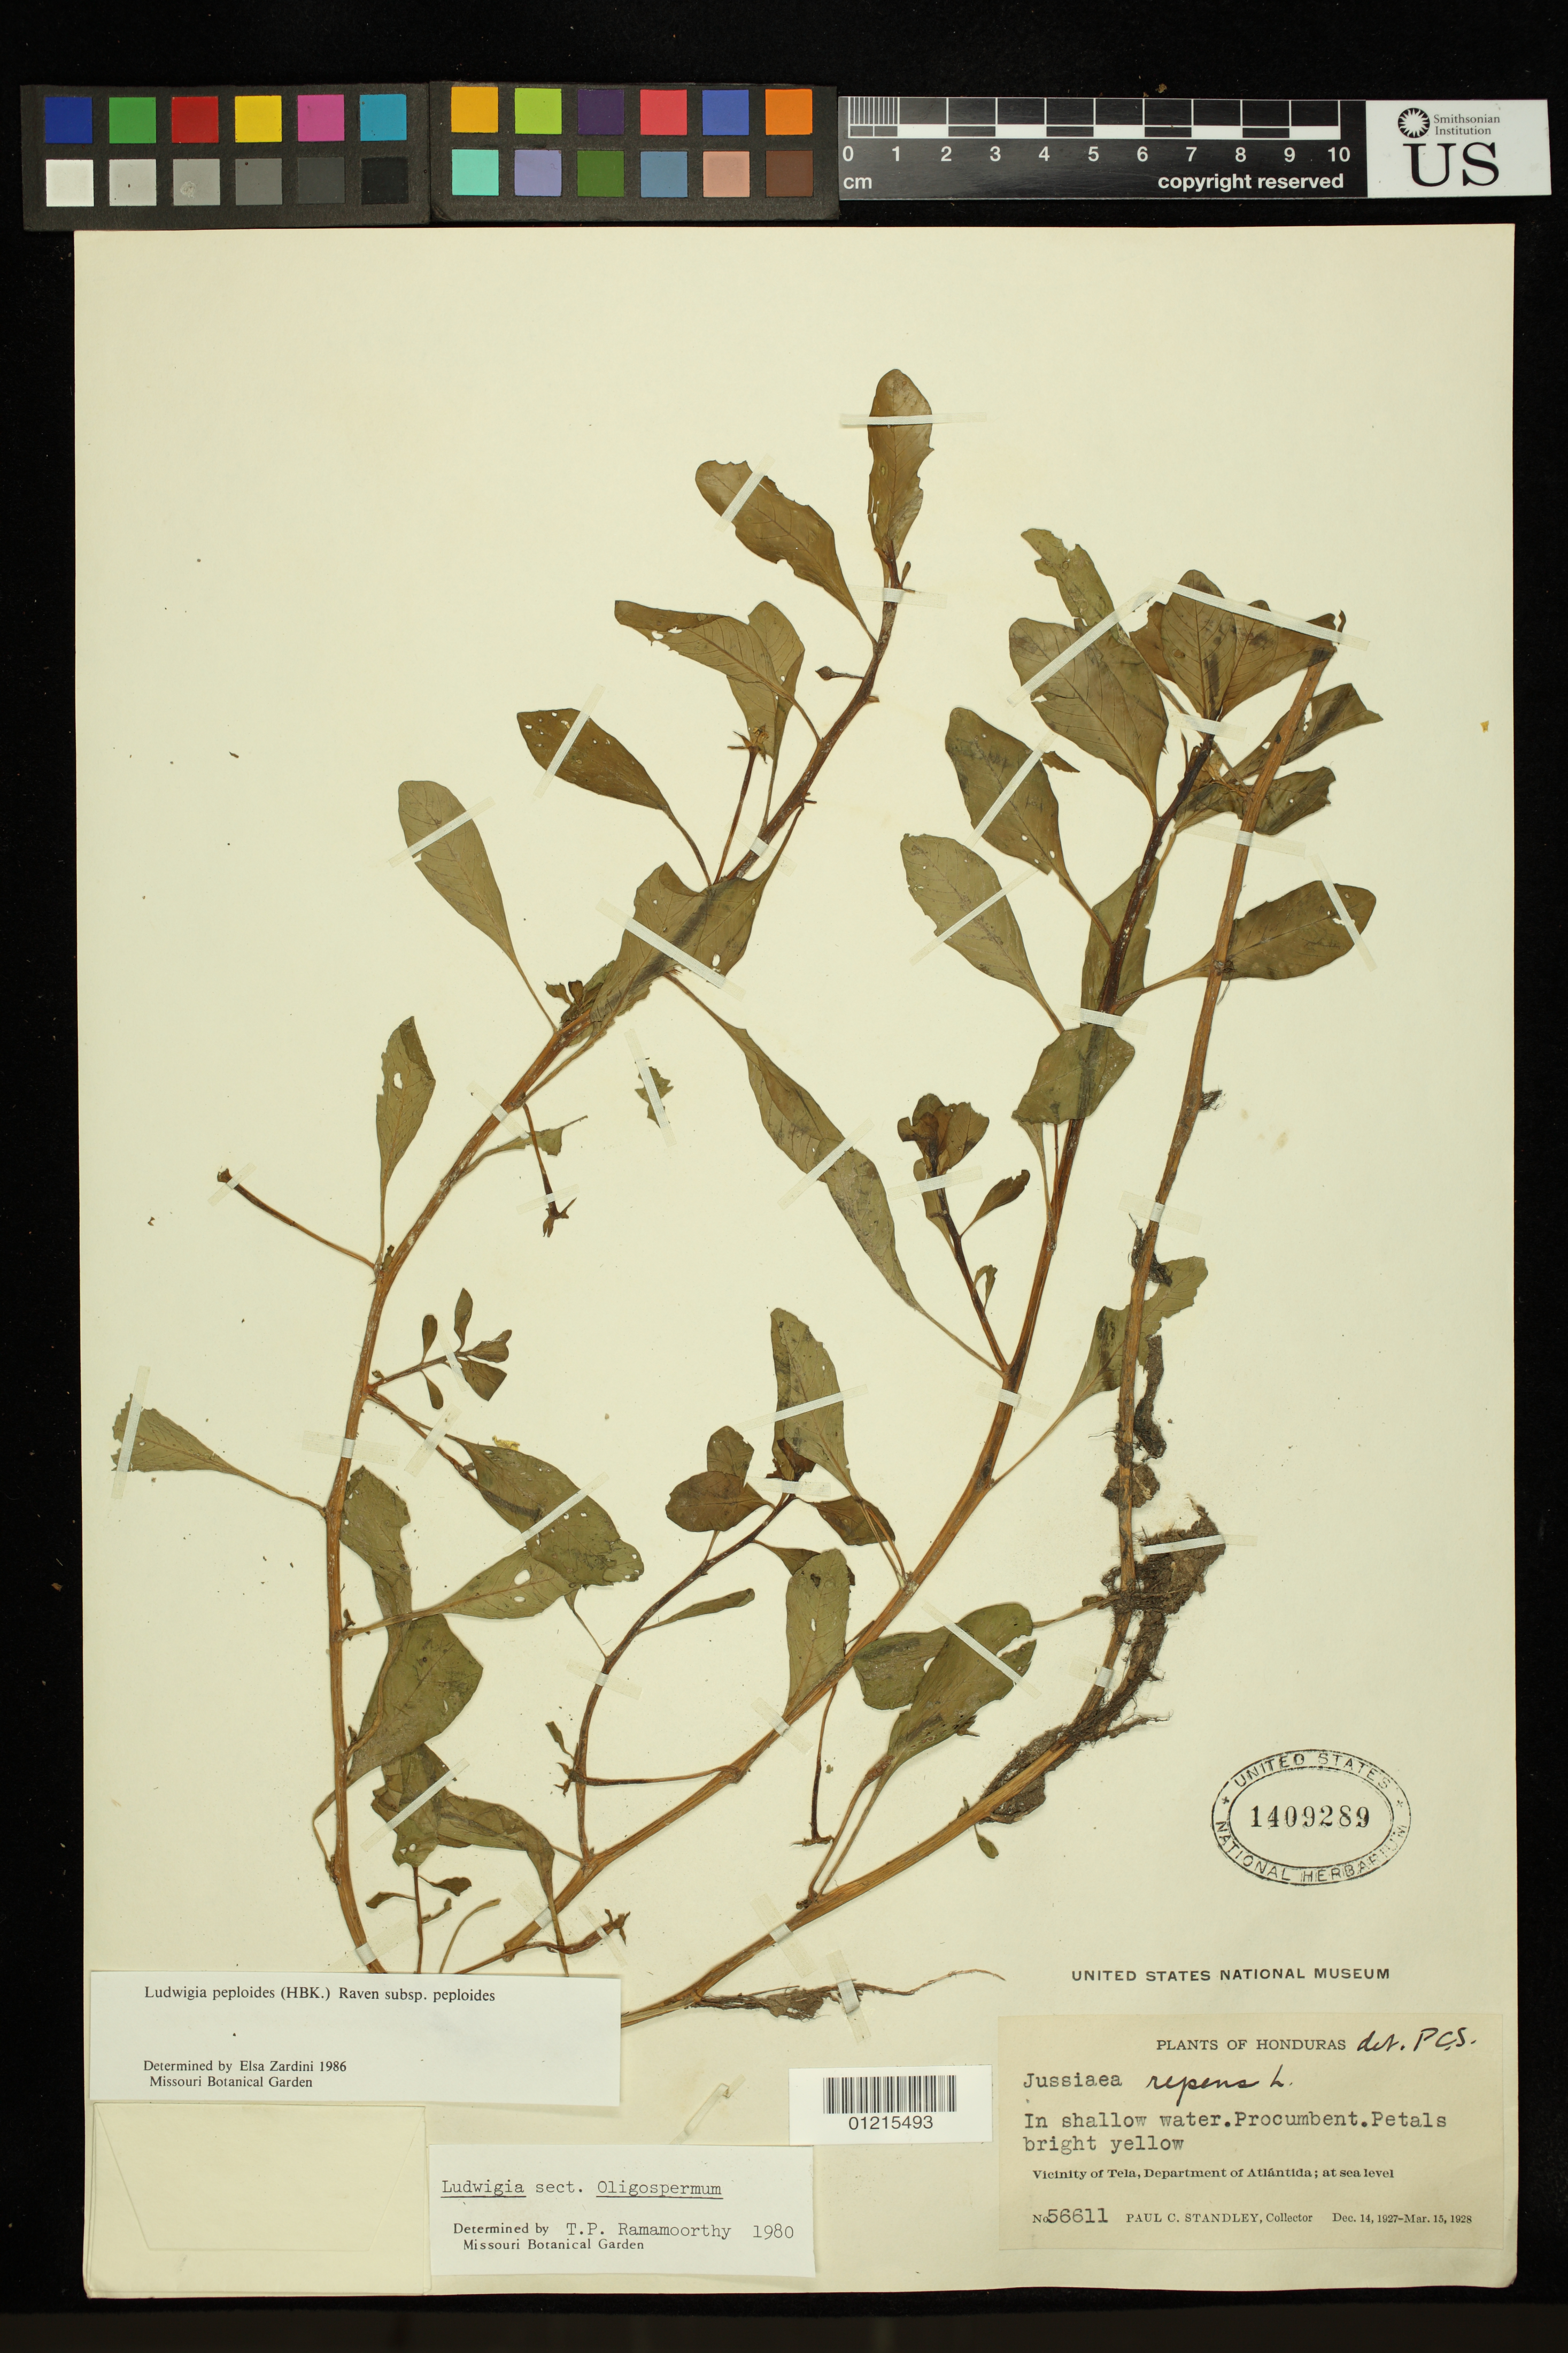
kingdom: Plantae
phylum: Tracheophyta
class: Magnoliopsida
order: Myrtales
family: Onagraceae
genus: Ludwigia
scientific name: Ludwigia peploides subsp. peploides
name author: (Kunth) P.H. Raven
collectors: P. C. Standley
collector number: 56611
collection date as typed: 14 Dec 1927 to 15 Mar 1927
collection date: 1927-03-15/1927-12-14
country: Honduras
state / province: Atlántida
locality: Vicinity of Tela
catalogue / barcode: US 1409289